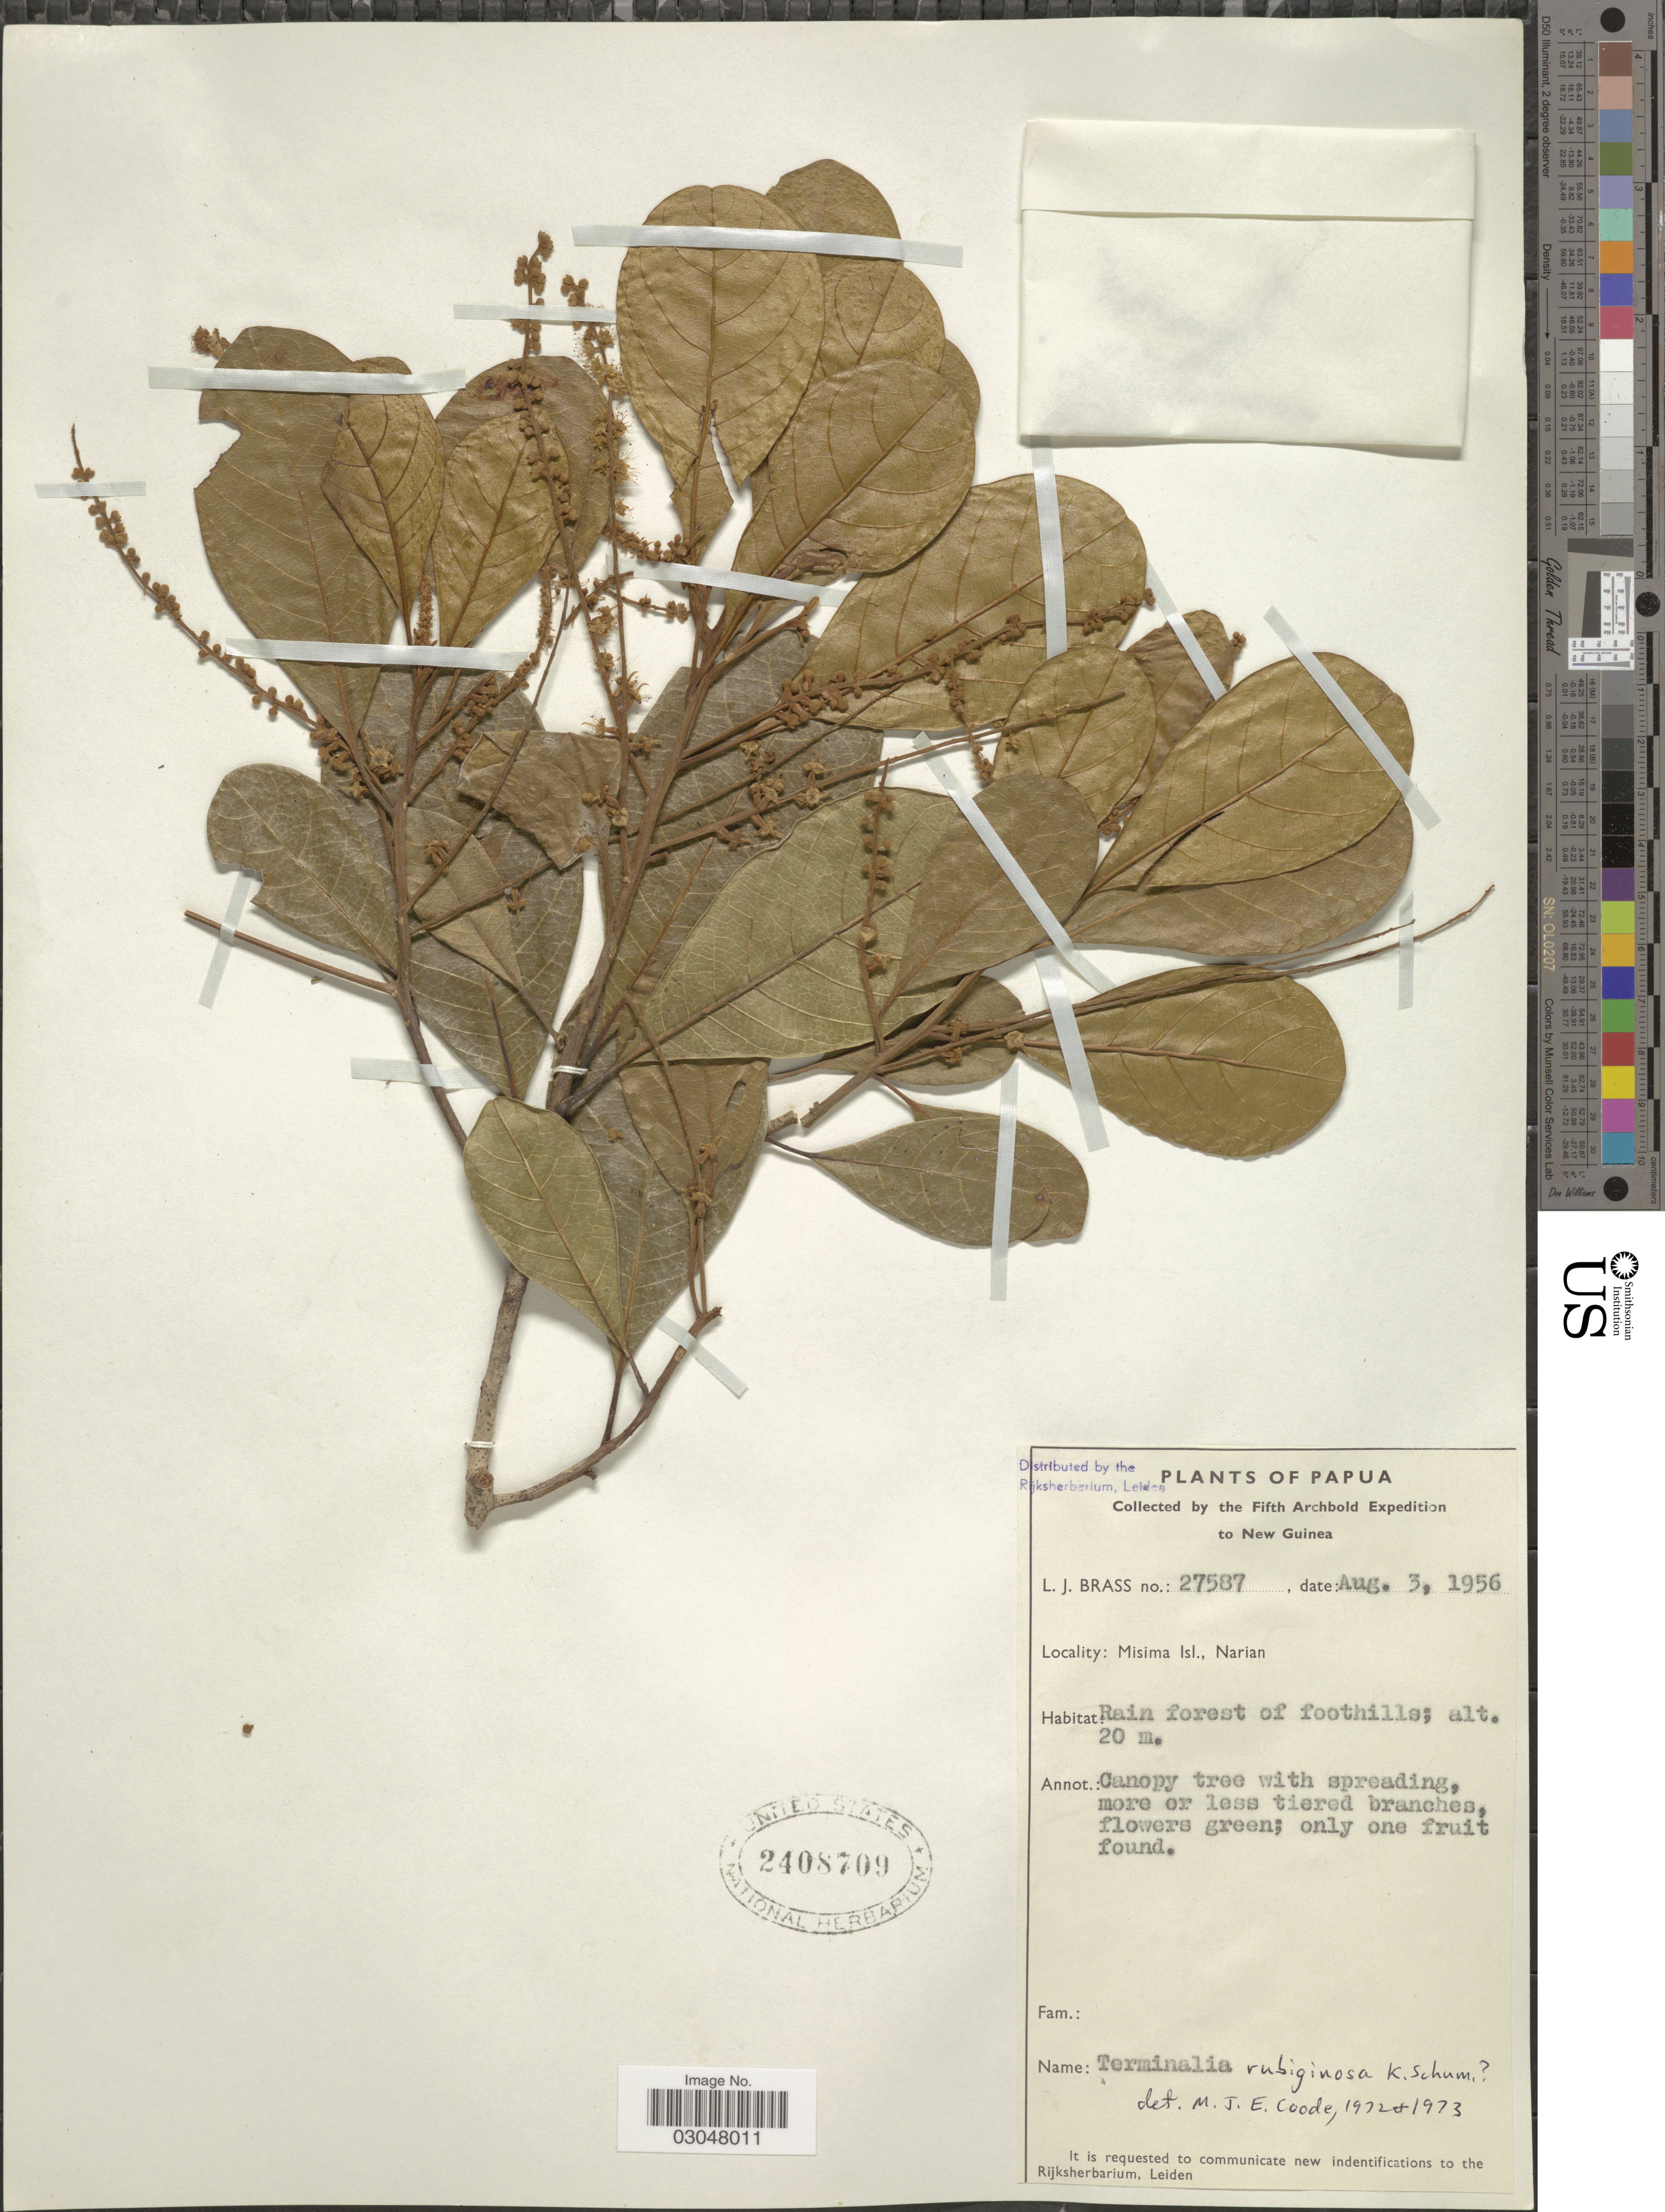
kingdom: Plantae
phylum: Tracheophyta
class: Magnoliopsida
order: Myrtales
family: Combretaceae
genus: Terminalia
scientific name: Terminalia rubiginosa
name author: K. Schum.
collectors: L. J. Brass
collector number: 27587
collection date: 1956-08-03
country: Papua New Guinea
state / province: Milne Bay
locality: Papua, New Guinea. Misima Isl., Narian. Rain forest of foothills.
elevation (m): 20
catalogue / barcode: US 2408709